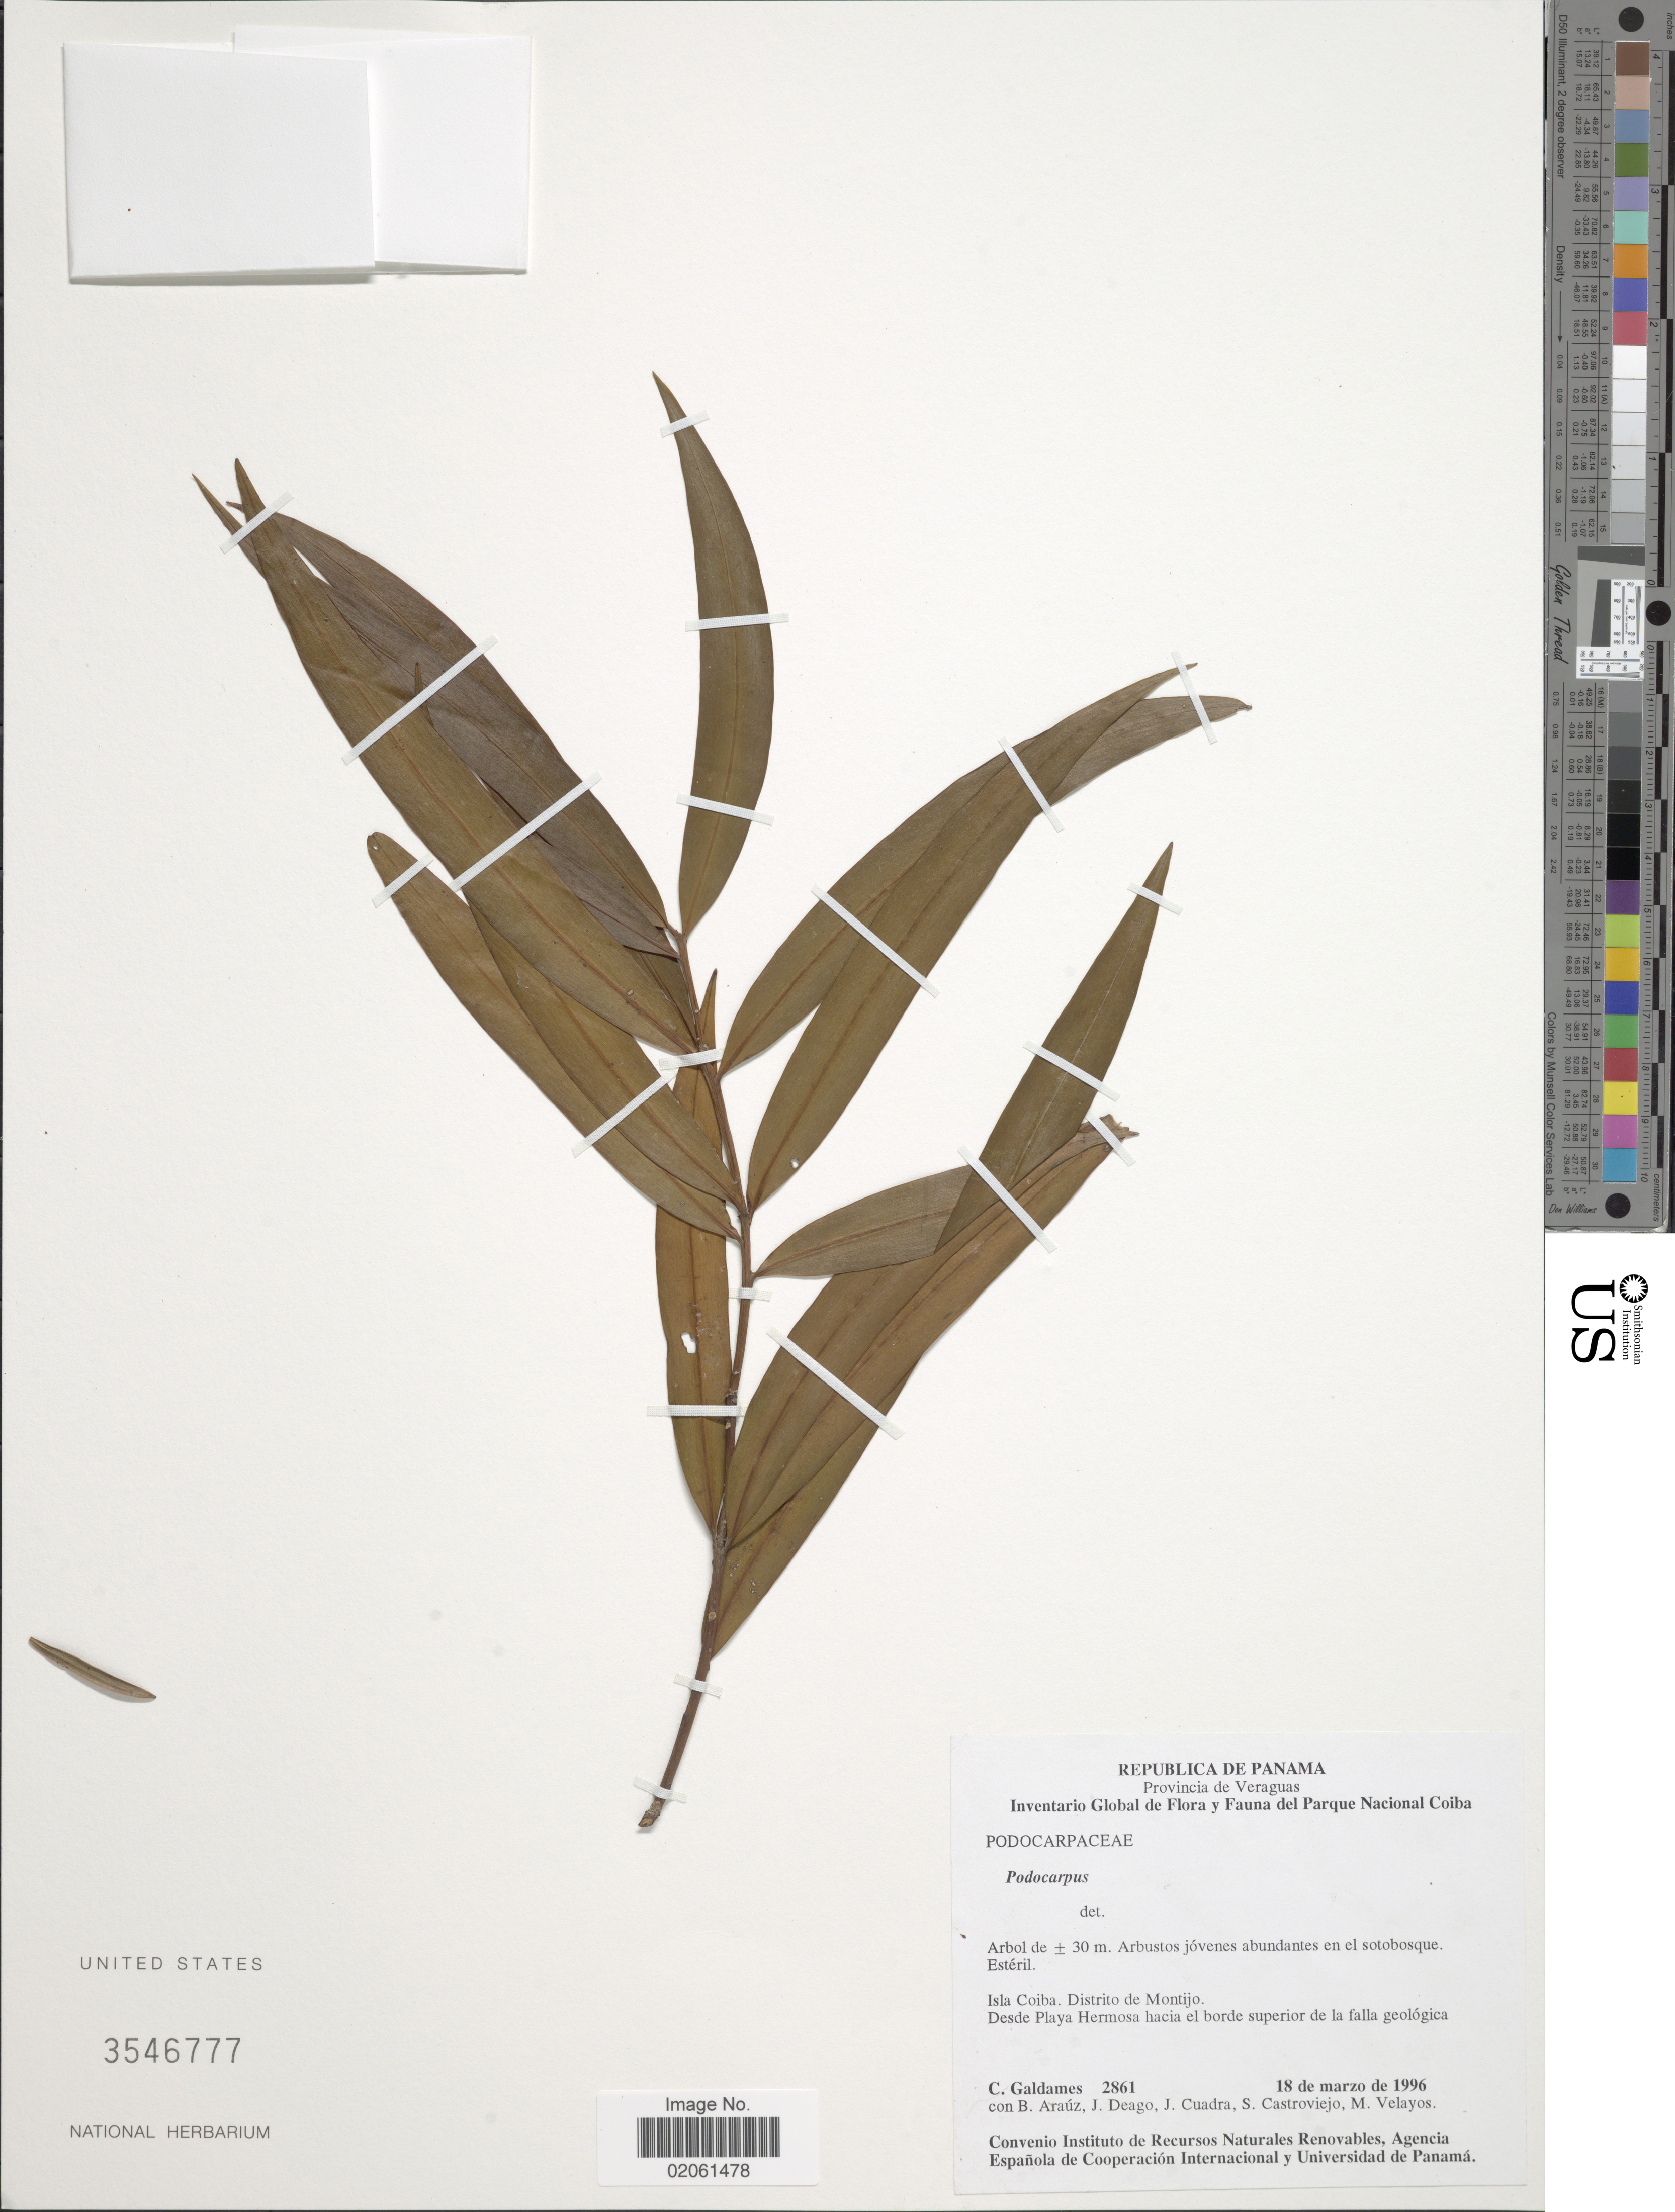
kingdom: Plantae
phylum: Tracheophyta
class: Pinopsida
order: Pinales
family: Podocarpaceae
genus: Podocarpus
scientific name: Podocarpus sp.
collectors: C. Galdames, B. Araúz, J. Deago, J. Cuadra & et al.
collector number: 2861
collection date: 1996-03-18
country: Panama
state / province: Veraguas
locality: Isla Coiba. Distrito de Montijo. Desde Playa Hermosa hacia el borde superior de la falla geológica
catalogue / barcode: US 3546777